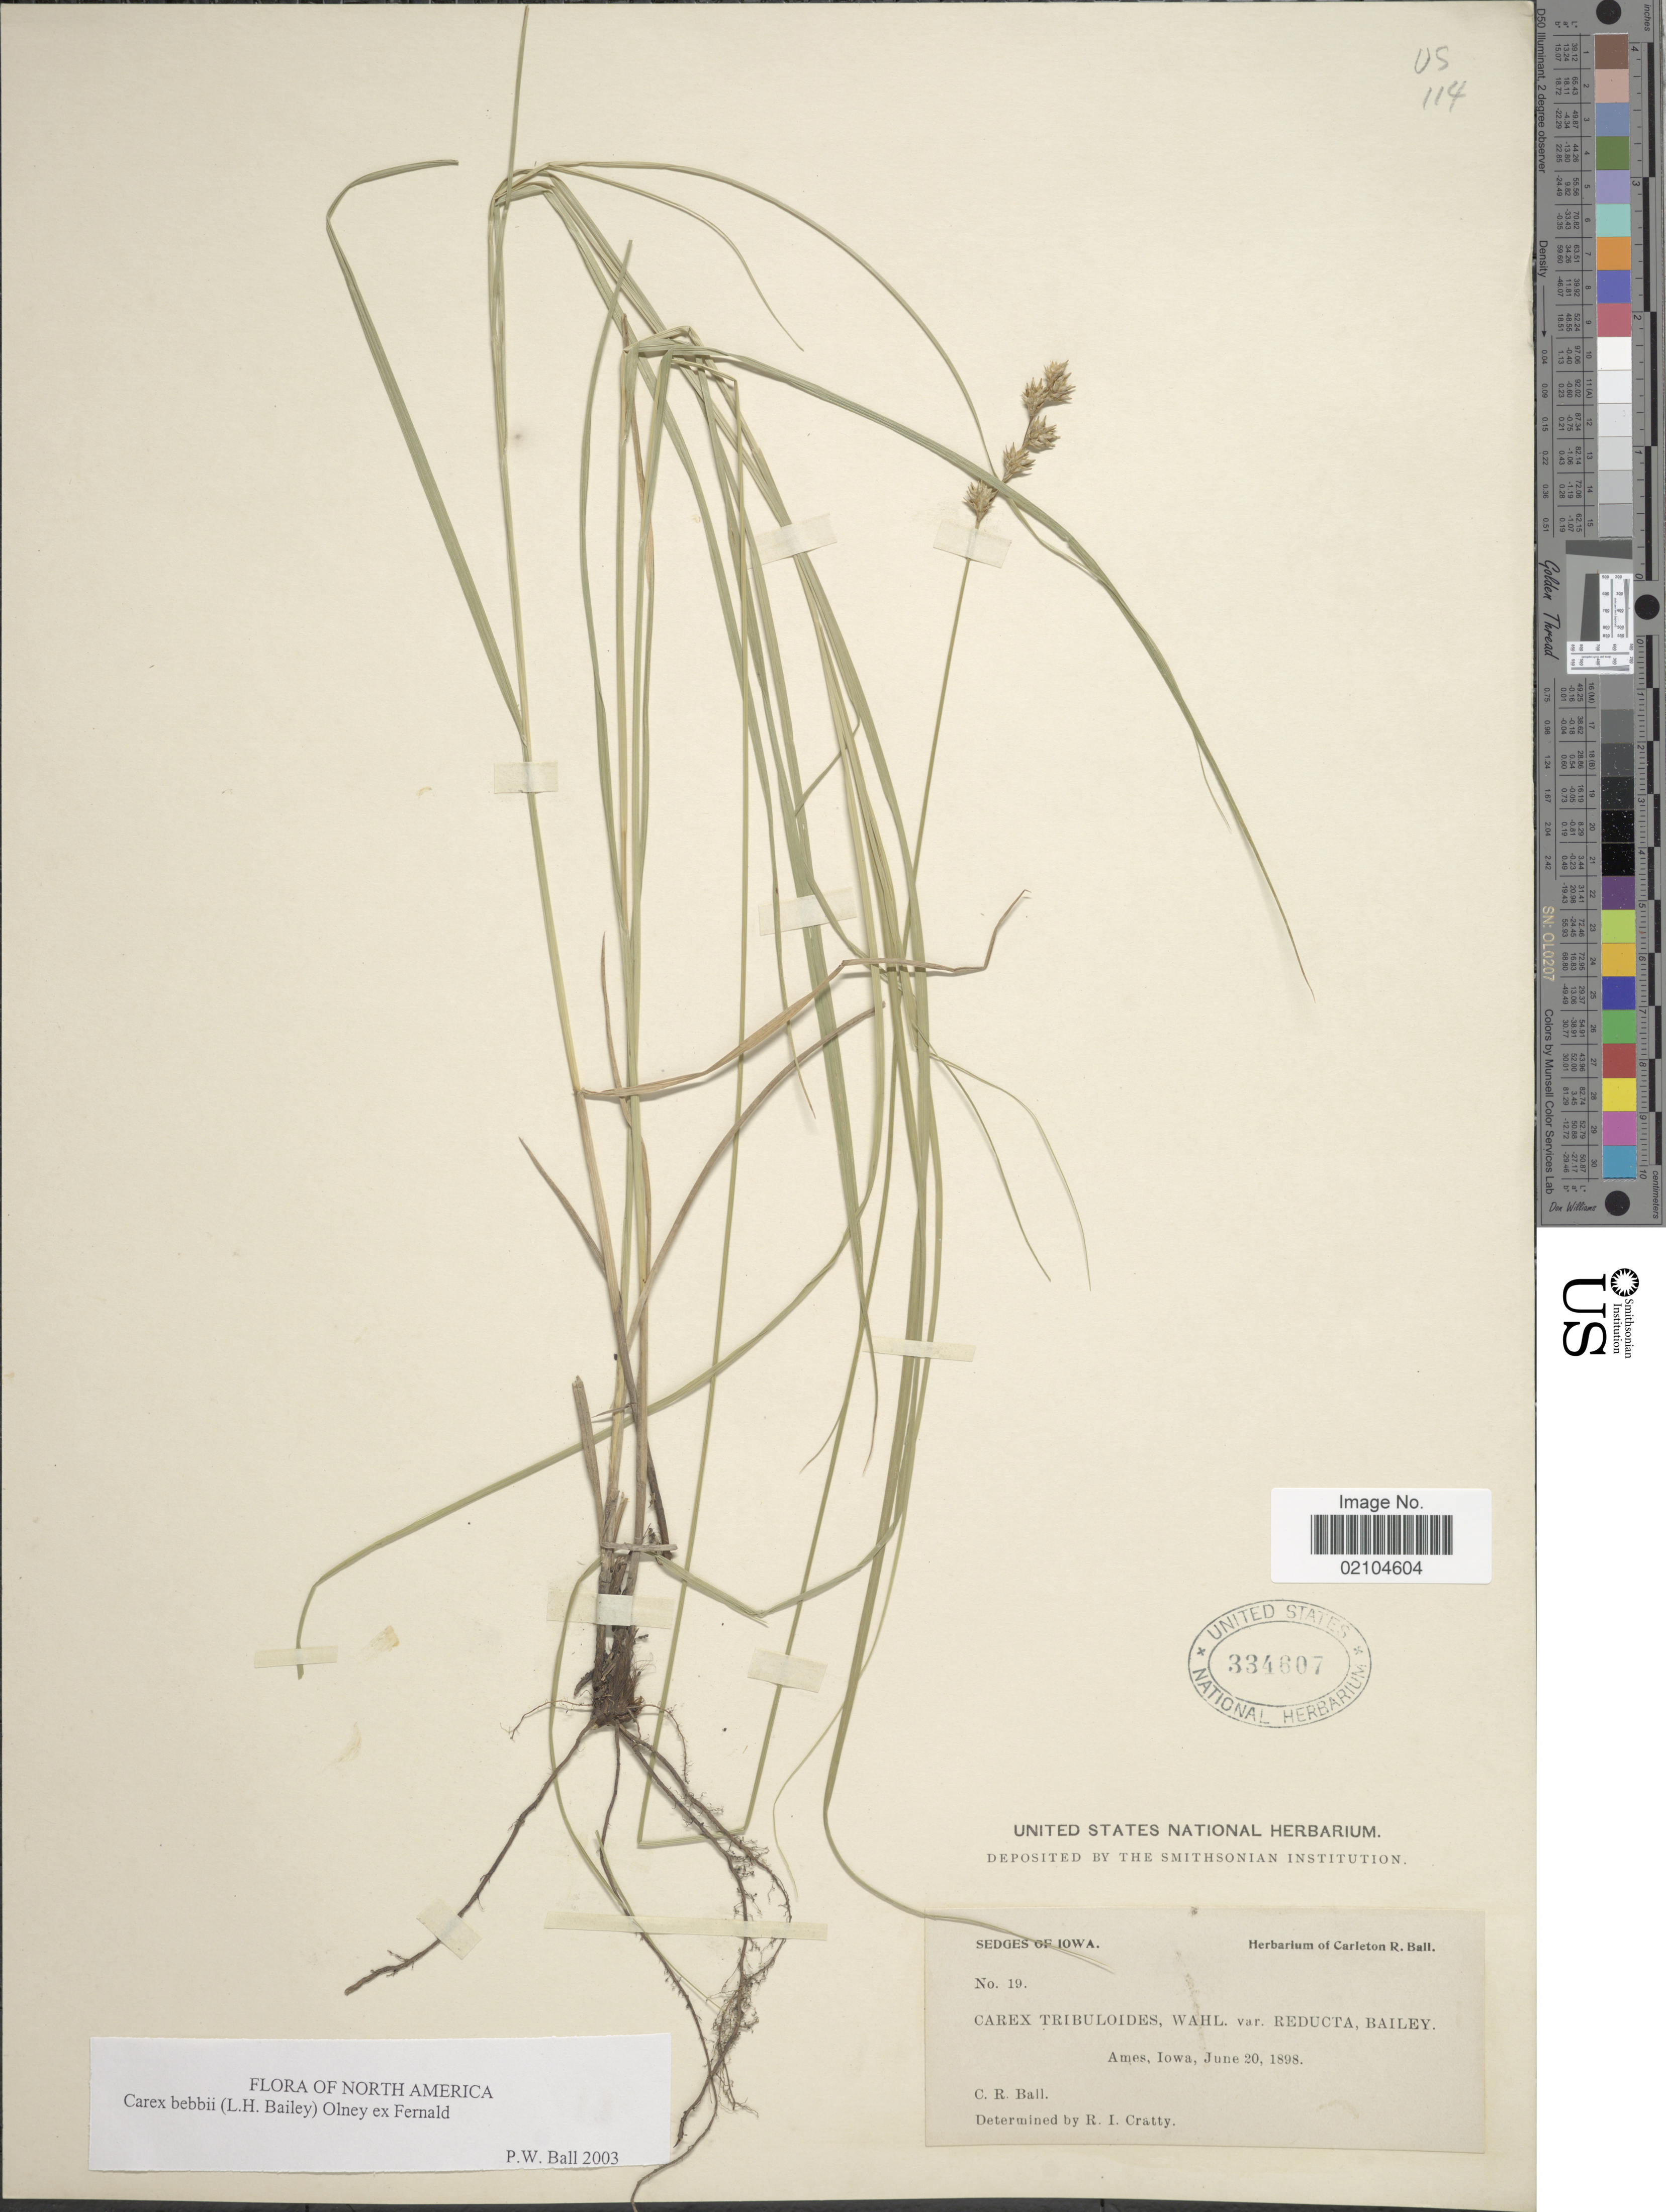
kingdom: Plantae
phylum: Tracheophyta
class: Liliopsida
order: Poales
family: Cyperaceae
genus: Carex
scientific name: Carex bebbii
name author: (L.H. Bailey) Olney ex Fernald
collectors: C. R. Ball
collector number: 19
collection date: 1898-06-20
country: United States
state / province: Iowa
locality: Ames, Iowa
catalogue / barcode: US 334607